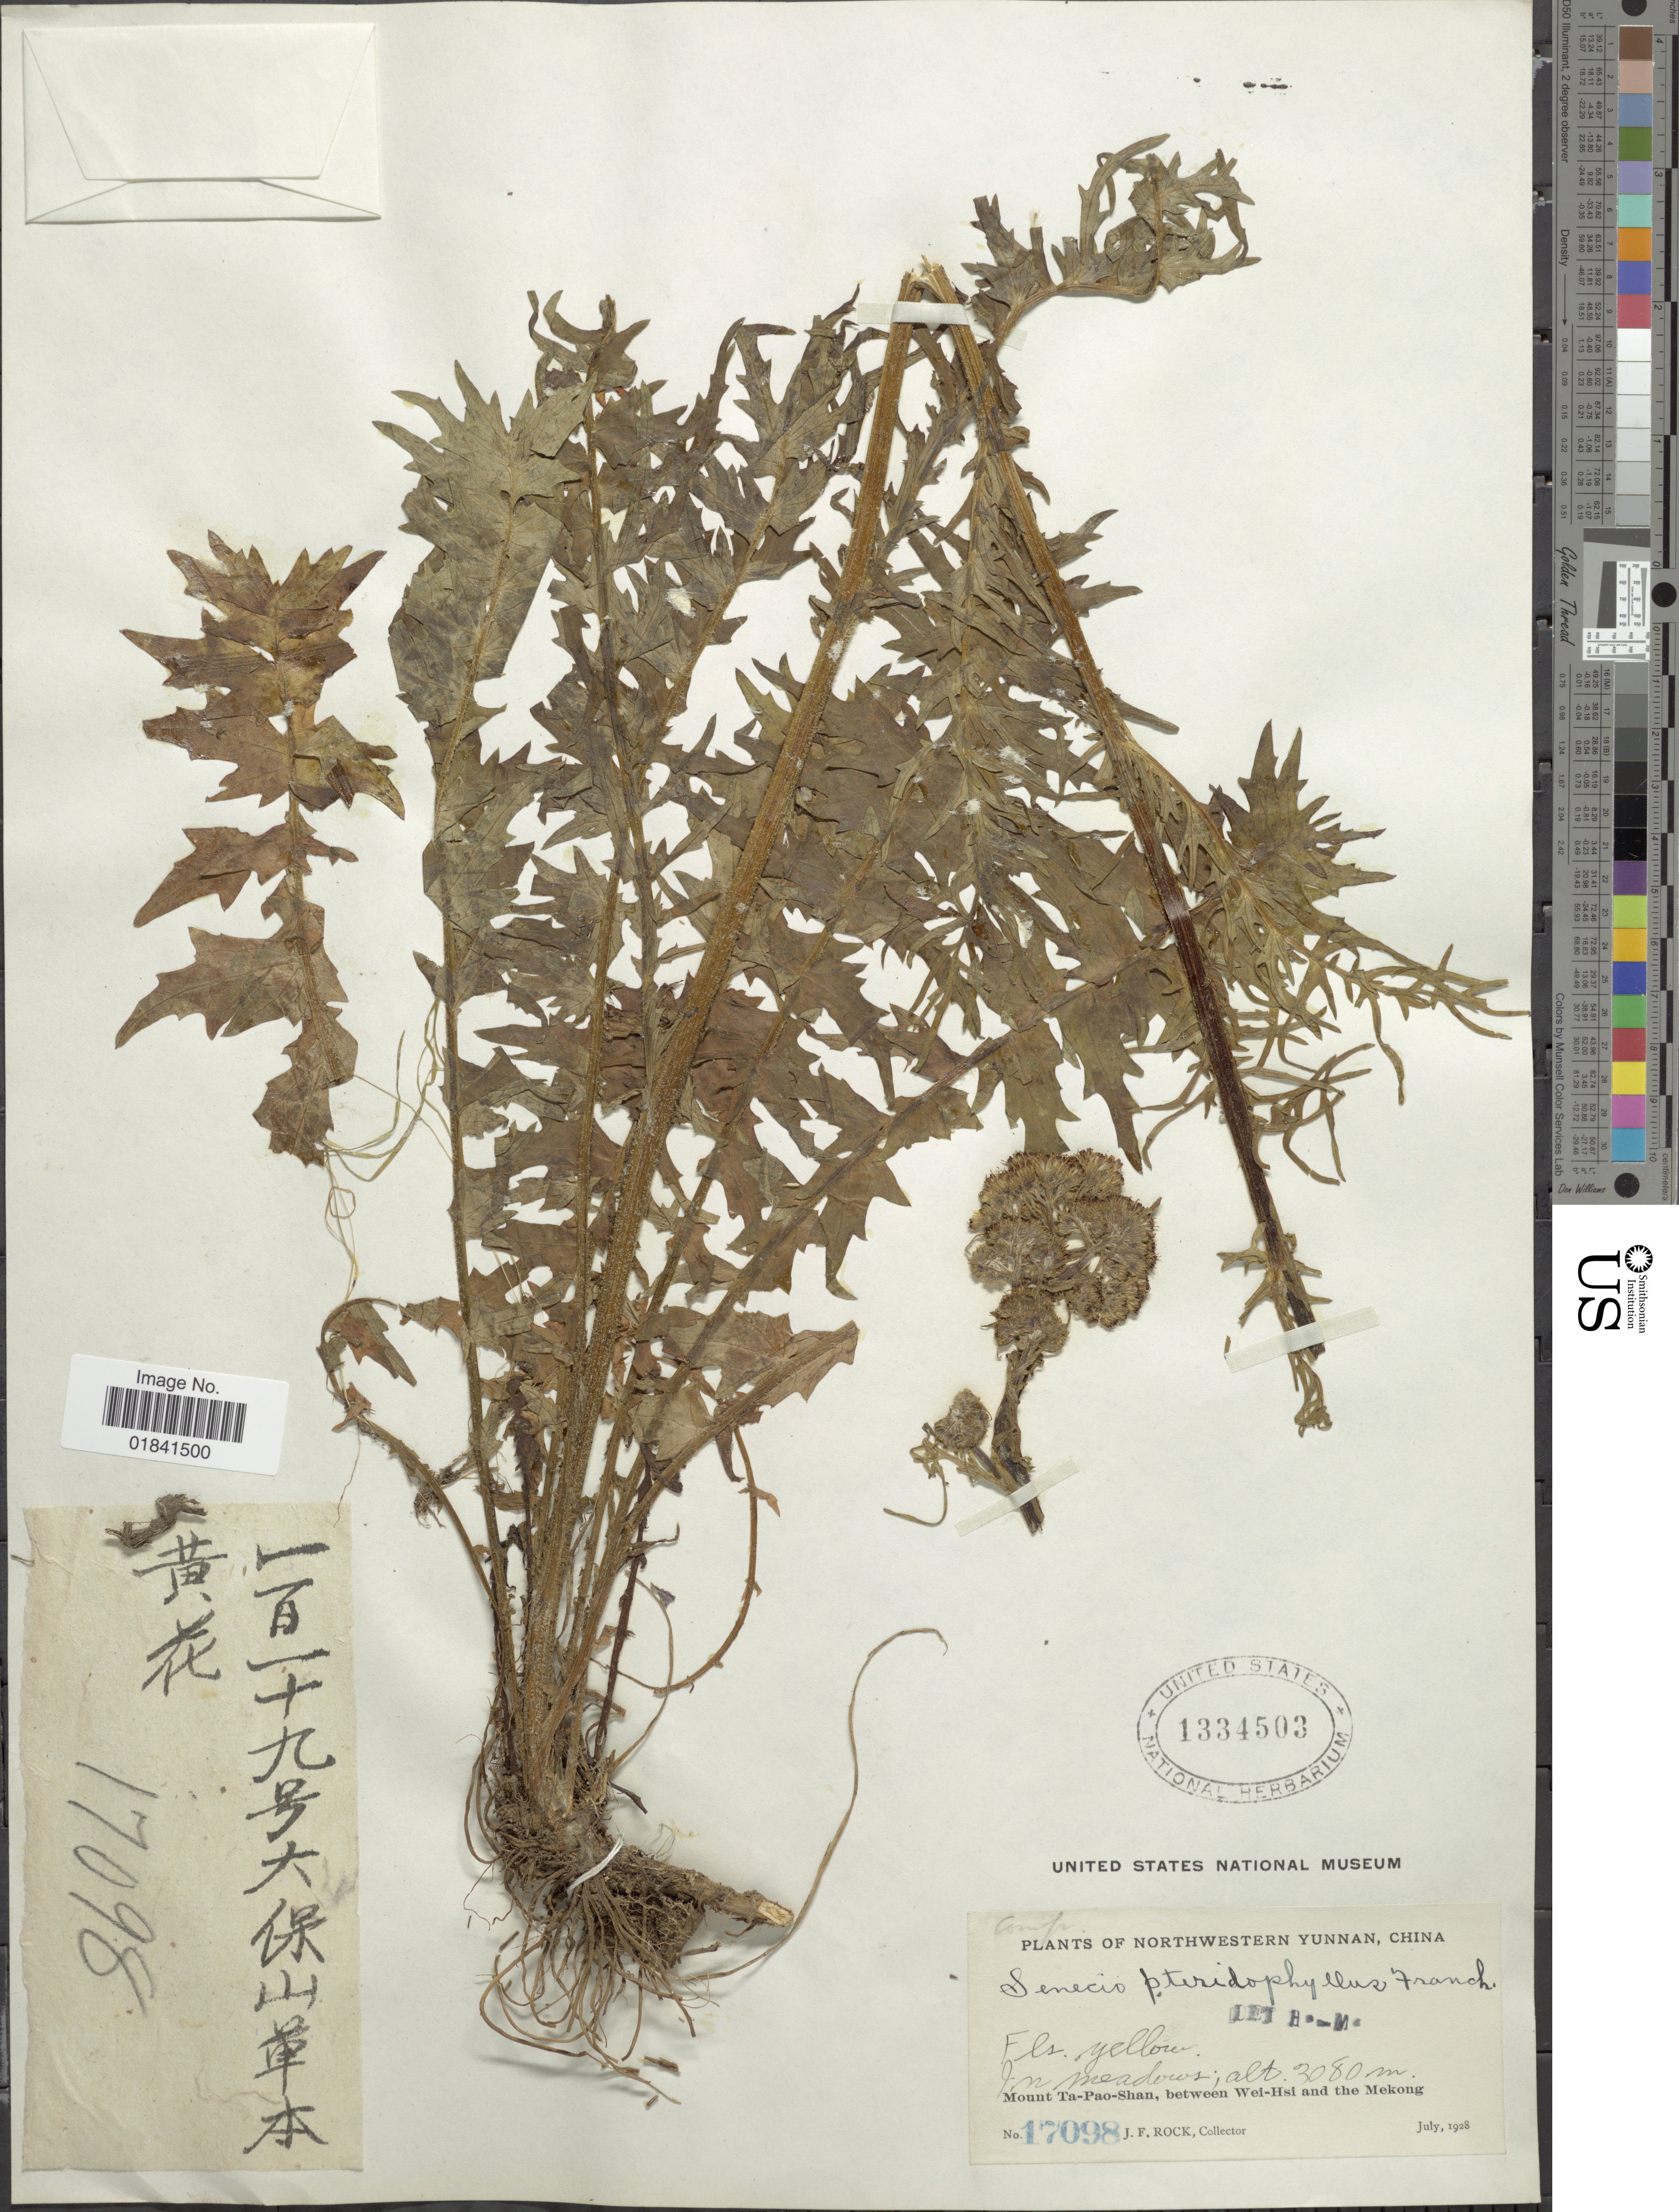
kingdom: Plantae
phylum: Tracheophyta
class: Magnoliopsida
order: Asterales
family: Asteraceae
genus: Senecio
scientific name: Senecio pteridophyllus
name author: Franch.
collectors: J. F. Rock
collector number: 17098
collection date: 1928-07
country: China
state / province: Yunnan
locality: Northwestern Yunnan, Mount Ta-Pao-Shan, between Wei-Hsi and the Mekong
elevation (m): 3080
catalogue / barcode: US 1334503